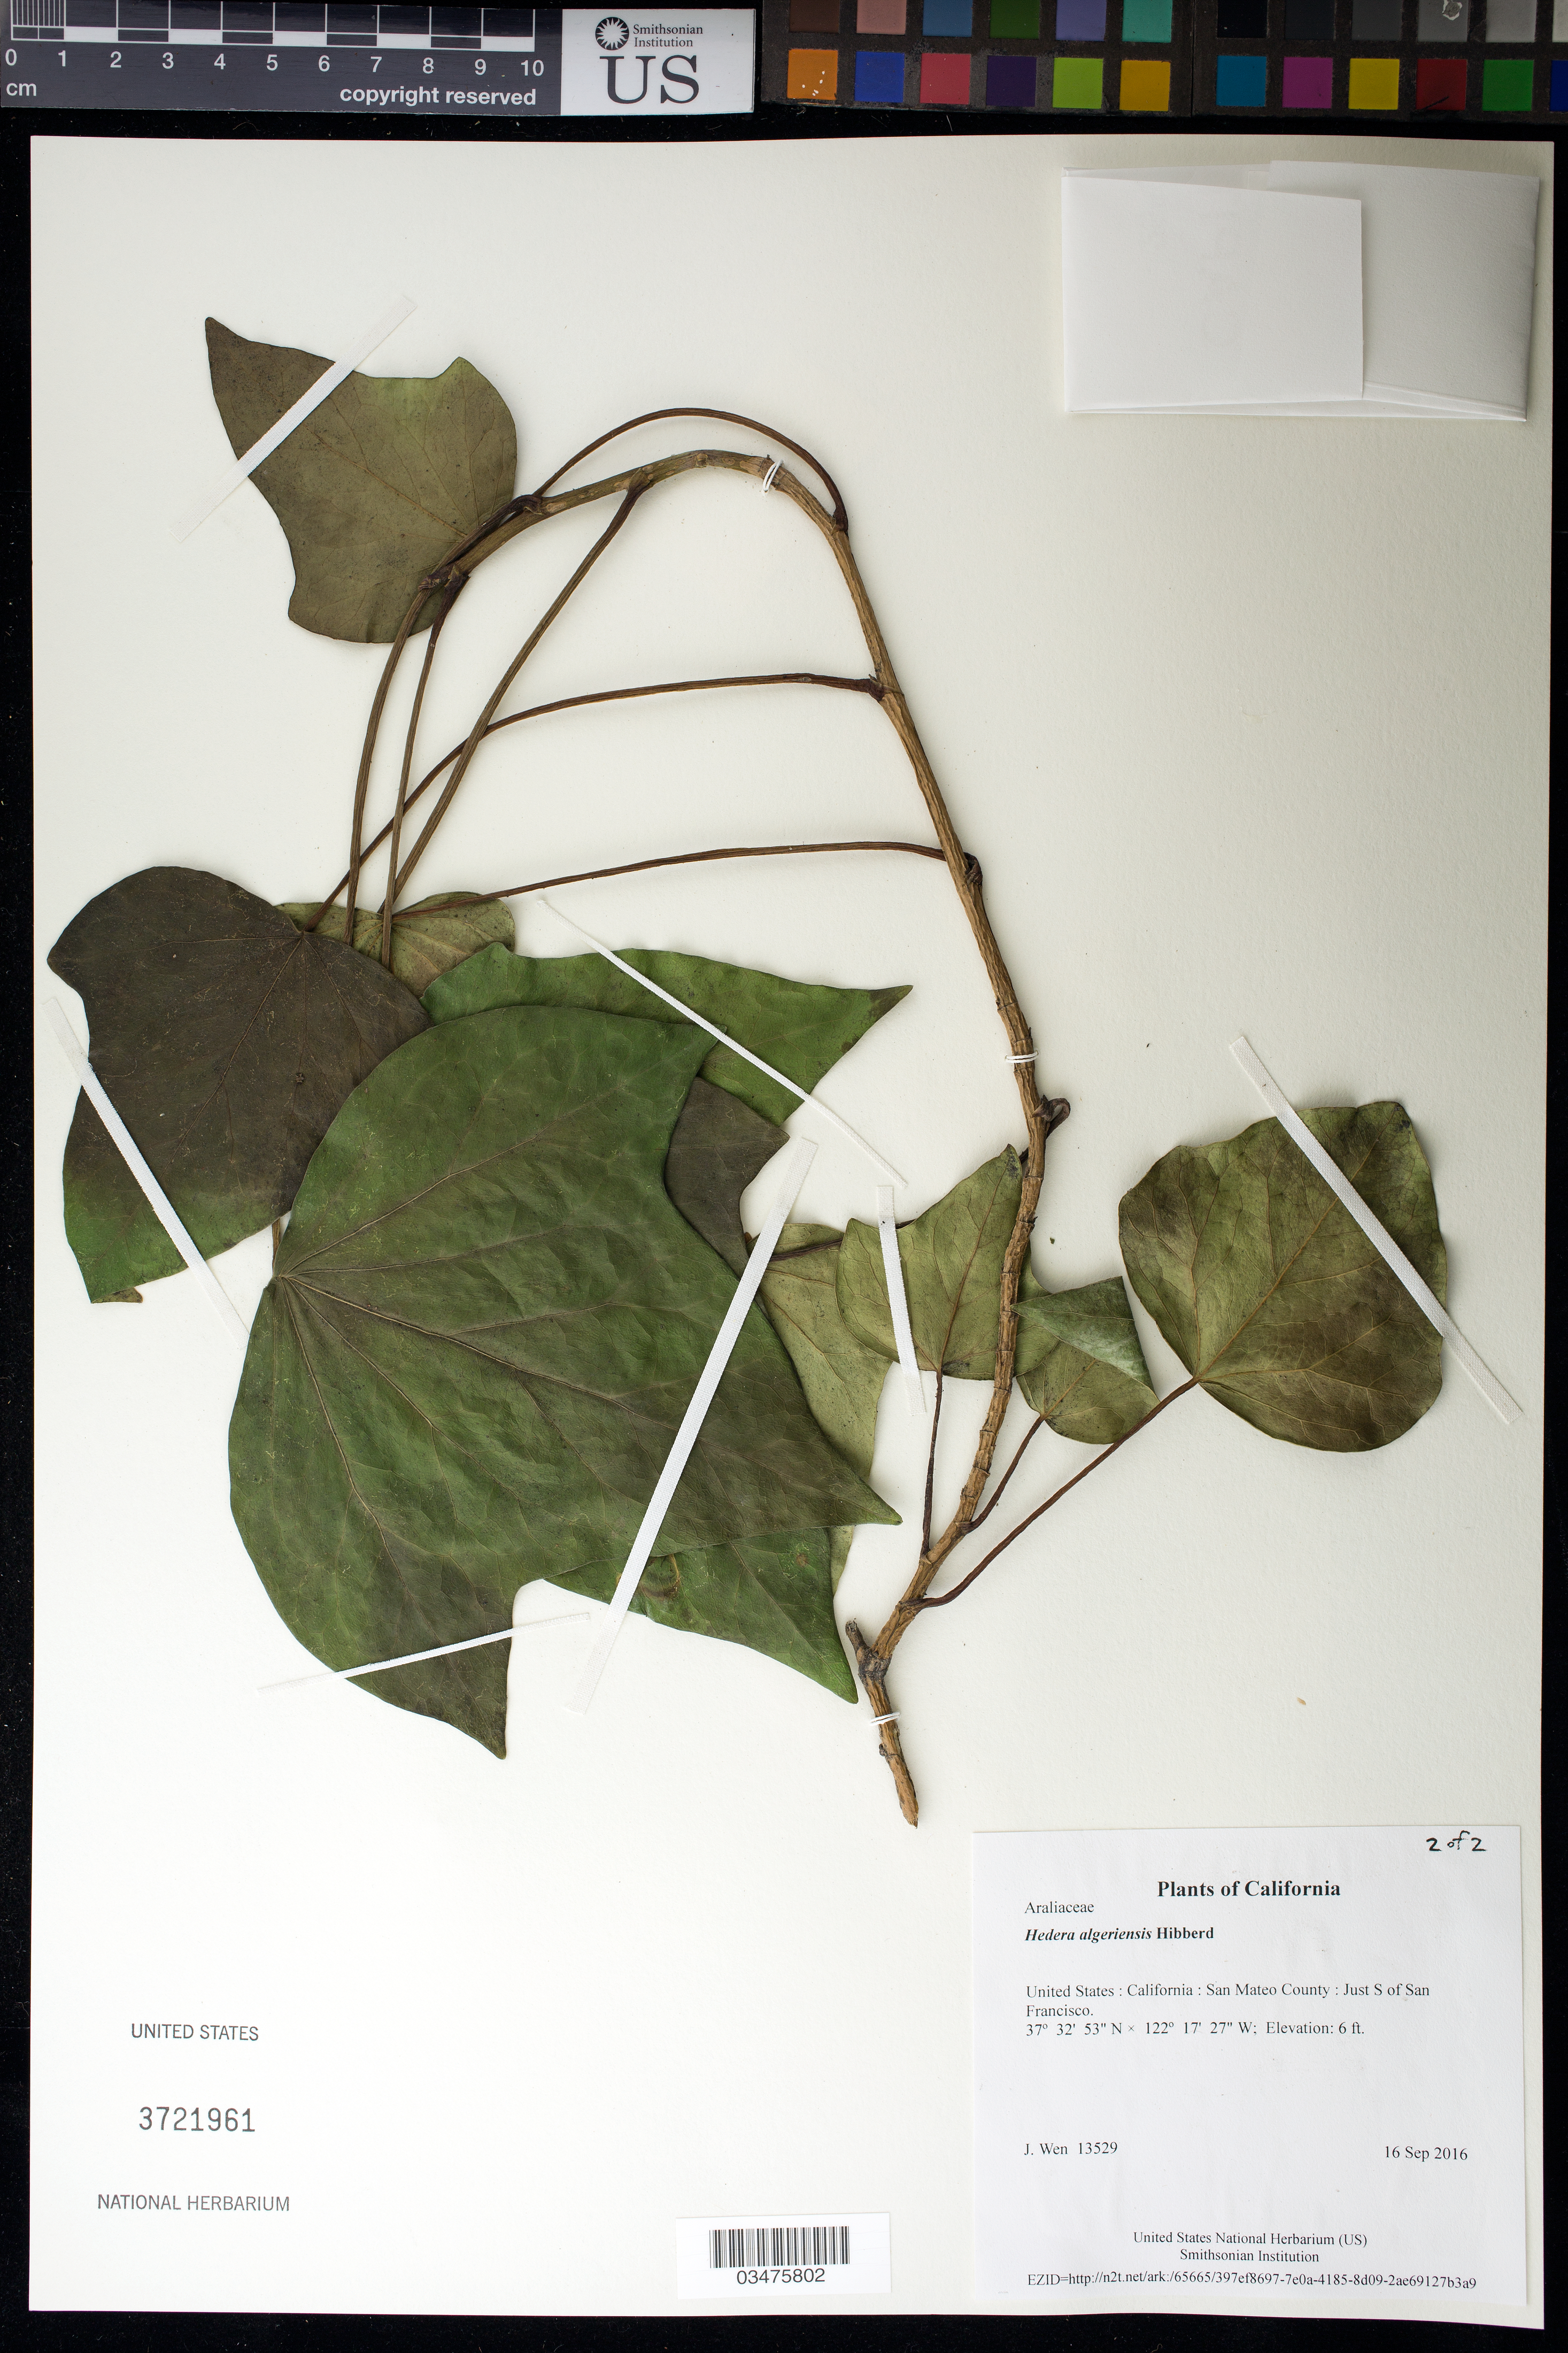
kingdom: Plantae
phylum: Tracheophyta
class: Magnoliopsida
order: Apiales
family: Araliaceae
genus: Hedera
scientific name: Hedera algeriensis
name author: Hibberd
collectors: J. Wen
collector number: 13529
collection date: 2016-09-16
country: United States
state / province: California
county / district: San Mateo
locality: Just S of San Francisco.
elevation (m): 2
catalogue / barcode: US 3721961